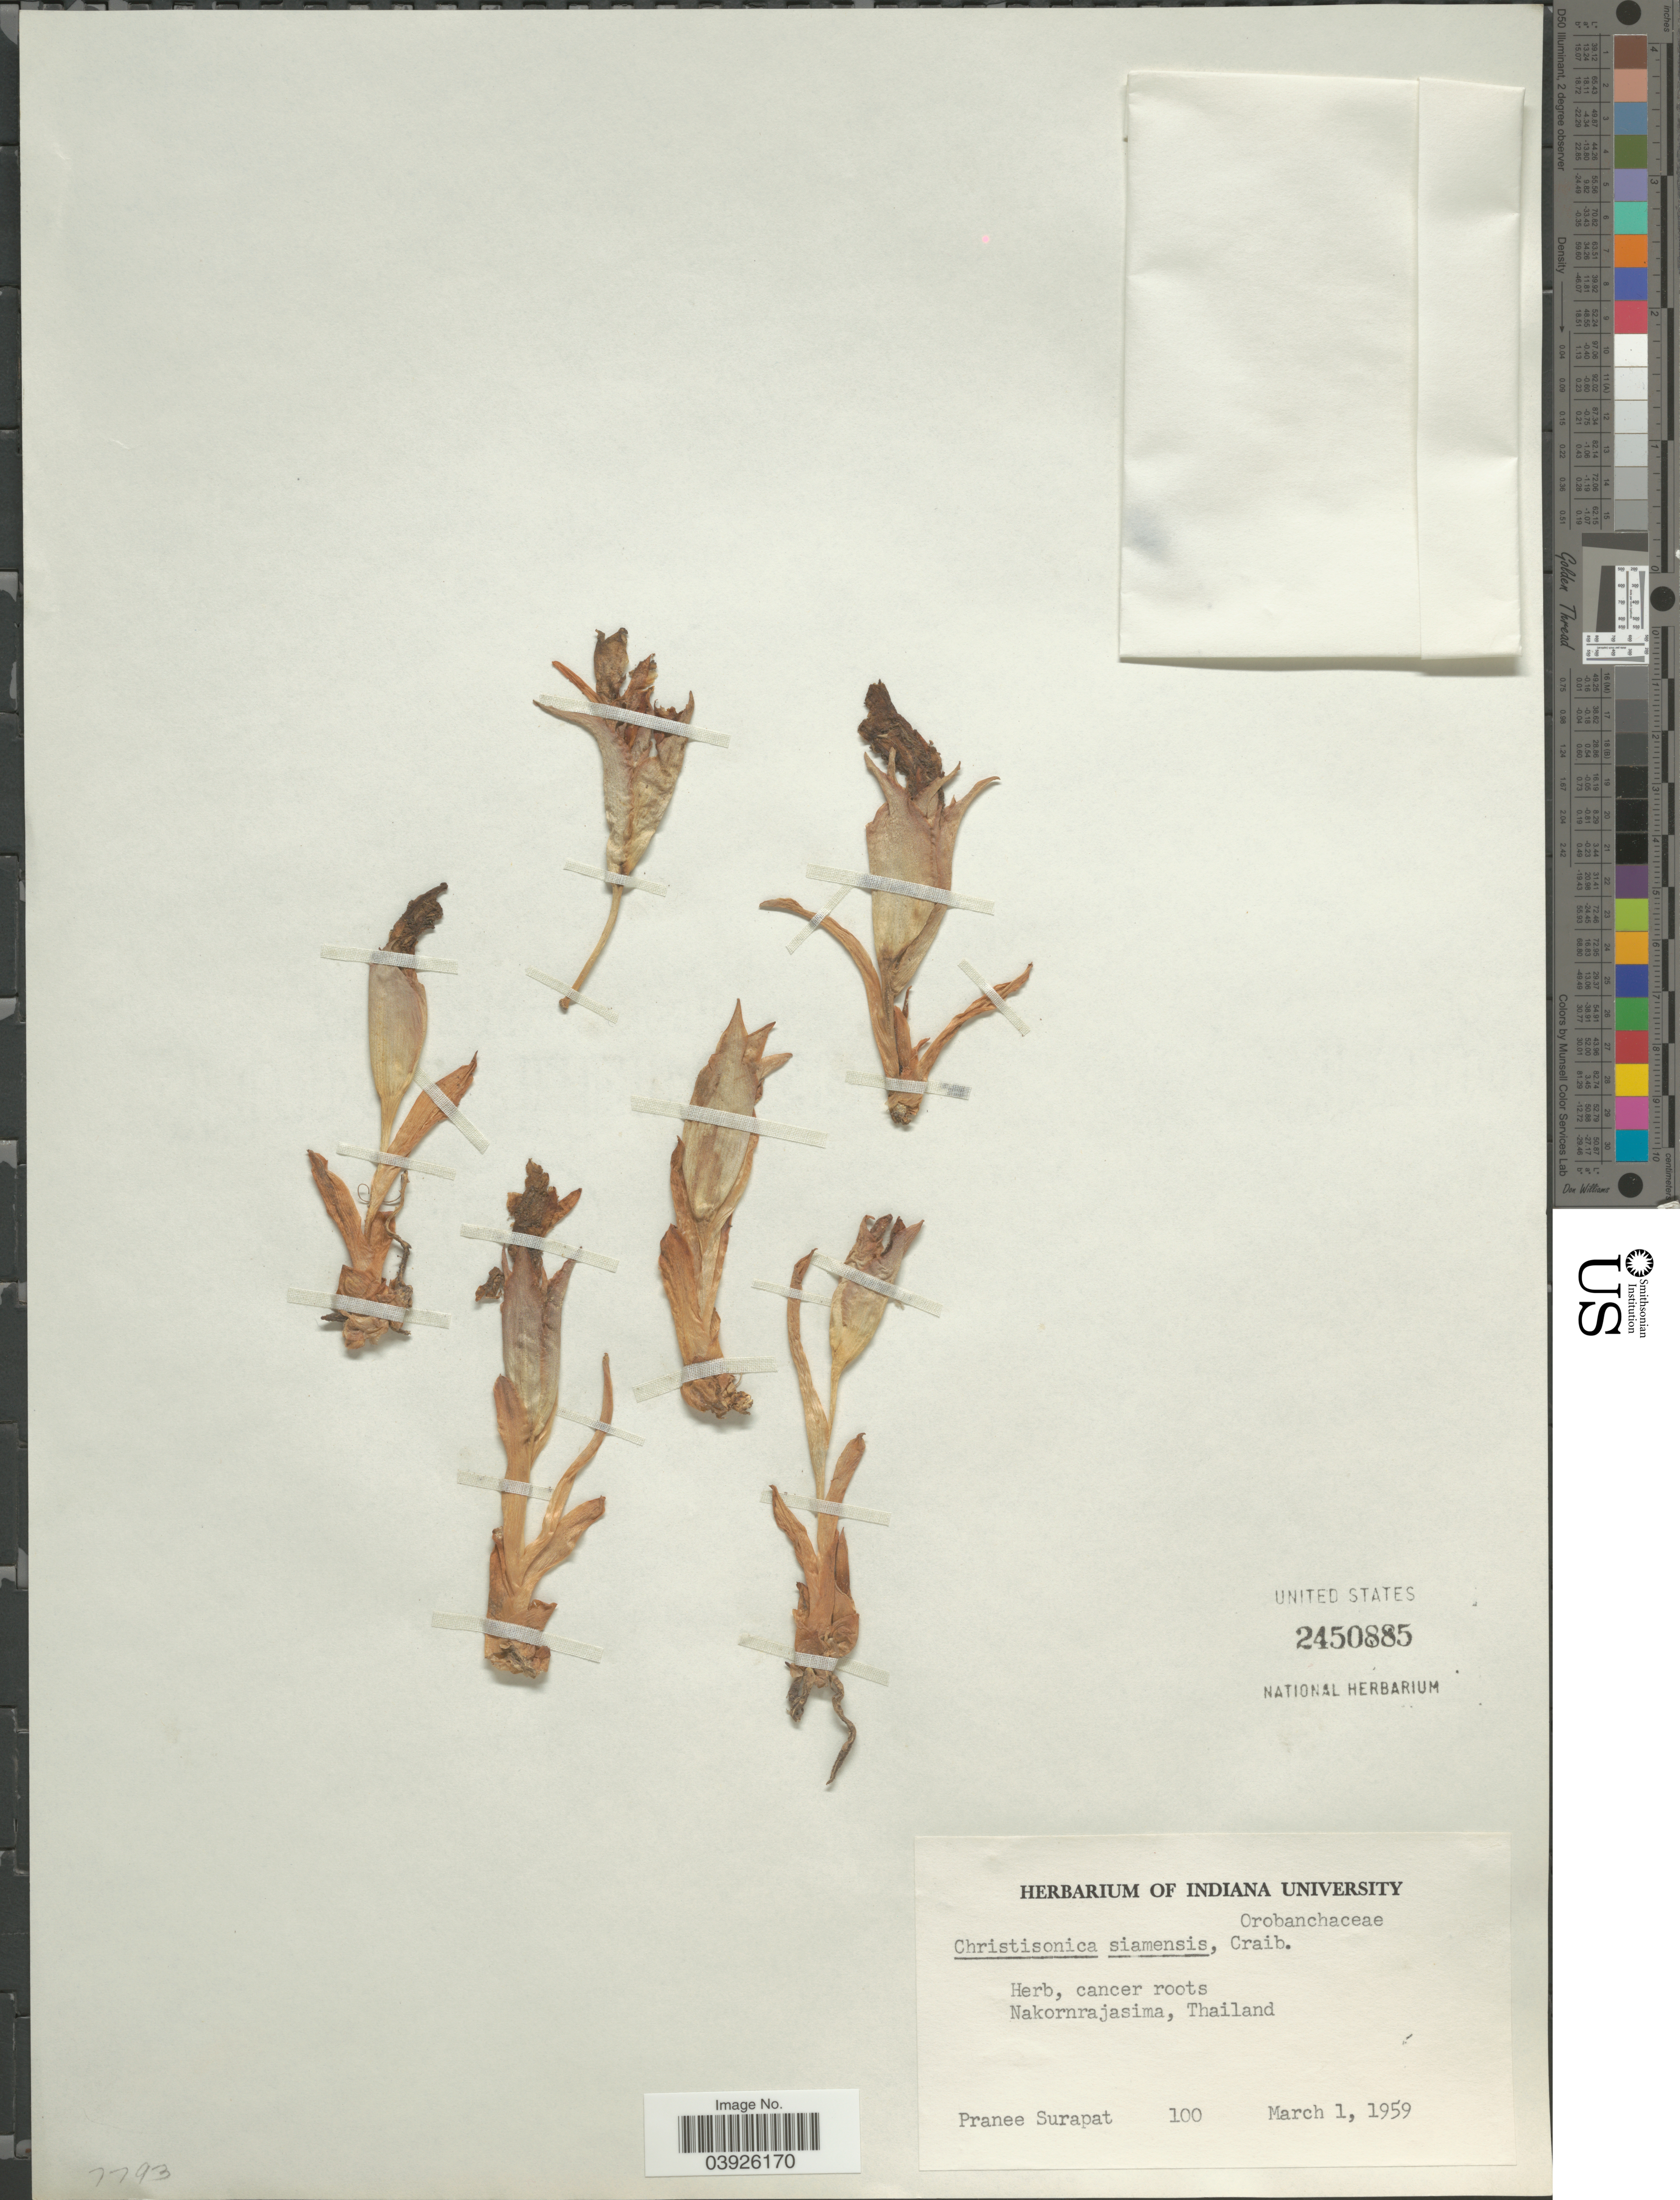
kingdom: Plantae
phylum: Tracheophyta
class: Magnoliopsida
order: Lamiales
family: Orobanchaceae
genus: Christisonia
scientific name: Christisonia siamensis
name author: Craib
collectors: P. Surapat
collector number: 100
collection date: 1959-03-01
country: Thailand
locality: Nakornrajasima.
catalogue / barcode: US 2450885